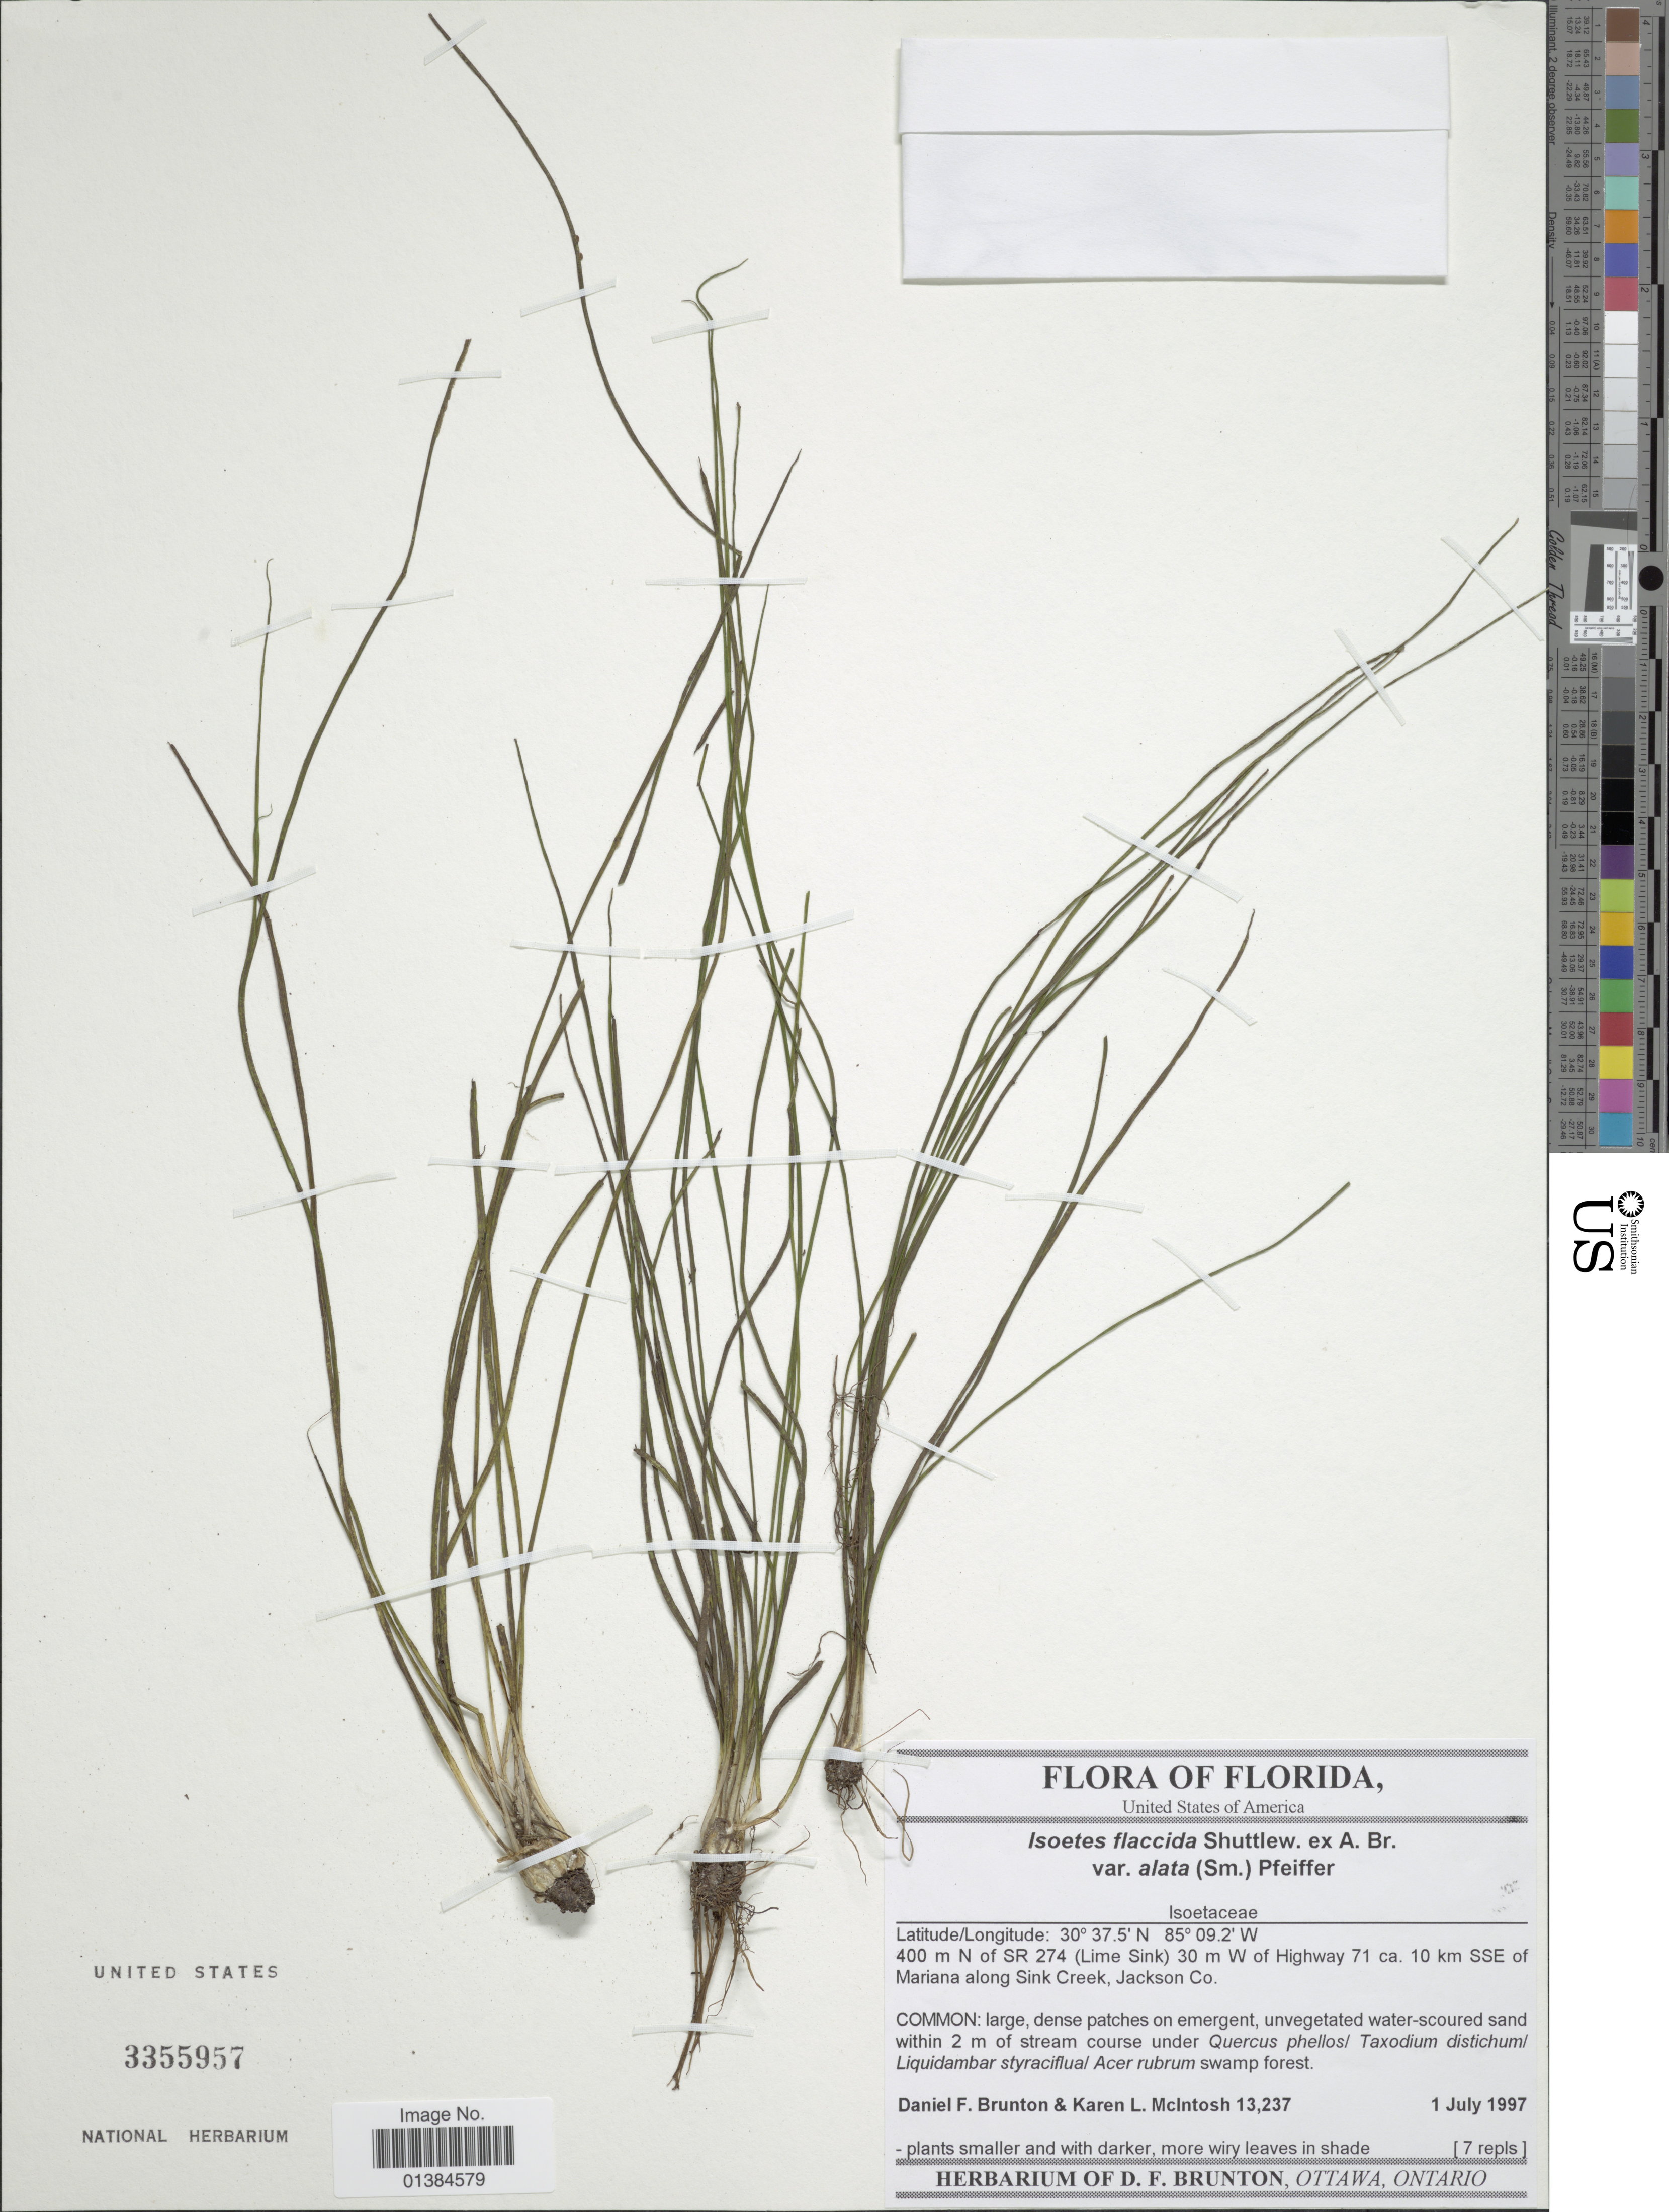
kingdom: Plantae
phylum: Tracheophyta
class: Lycopodiopsida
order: Isoetales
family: Isoetaceae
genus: Isoetes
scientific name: Isoetes flaccida var. alata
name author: N. Pfeiff.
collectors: D. Brunton & K. McIntosh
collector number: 13237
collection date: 1997-07-01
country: United States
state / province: Florida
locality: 400 m N of SR 274 (Lime Sink) 30 m W of Highway 71 ca. 10 km SSE of Mariana along Sink Creek, Jackson Co.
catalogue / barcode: US 3355957